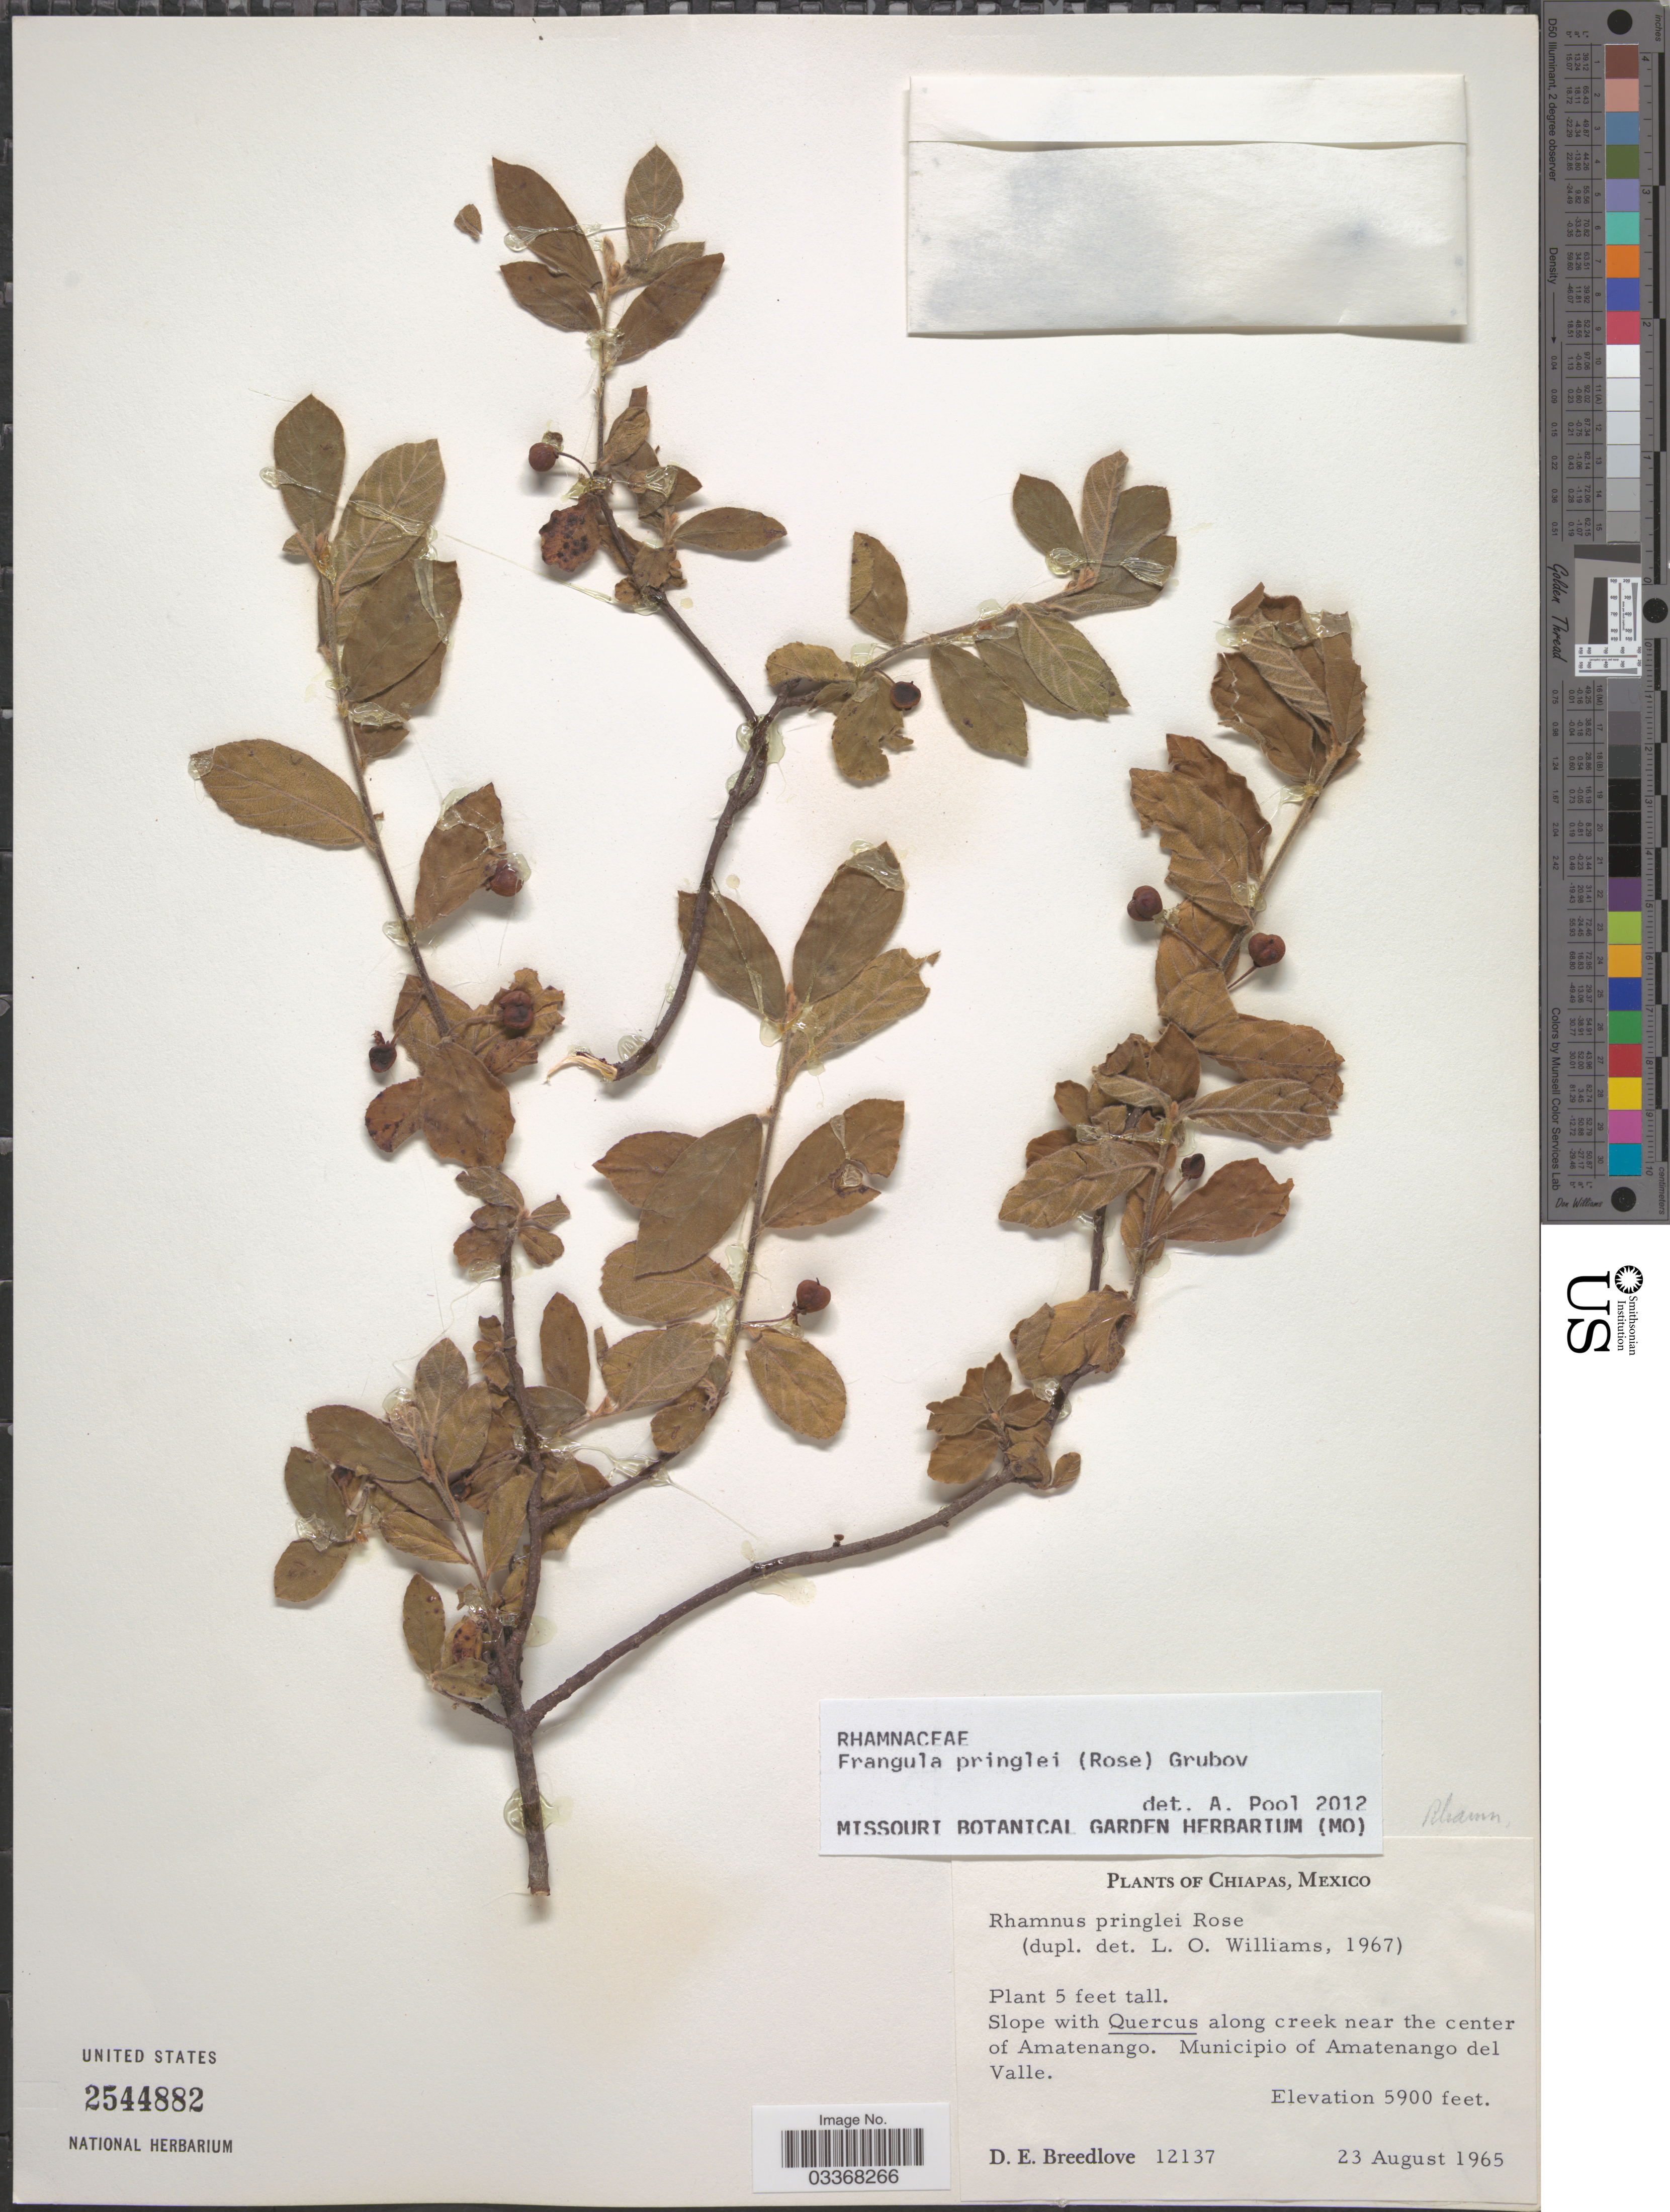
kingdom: Plantae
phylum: Tracheophyta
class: Magnoliopsida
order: Rosales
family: Rhamnaceae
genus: Frangula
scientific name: Frangula alnus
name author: (Rose) Grubov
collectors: D. E. Breedlove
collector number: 12137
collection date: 1965-08-23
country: Mexico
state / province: Chiapas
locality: Slope with Quercus along creek near the center of Amatenango. Municipio of Amatenango del Valle.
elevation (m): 1798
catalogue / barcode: US 2544882